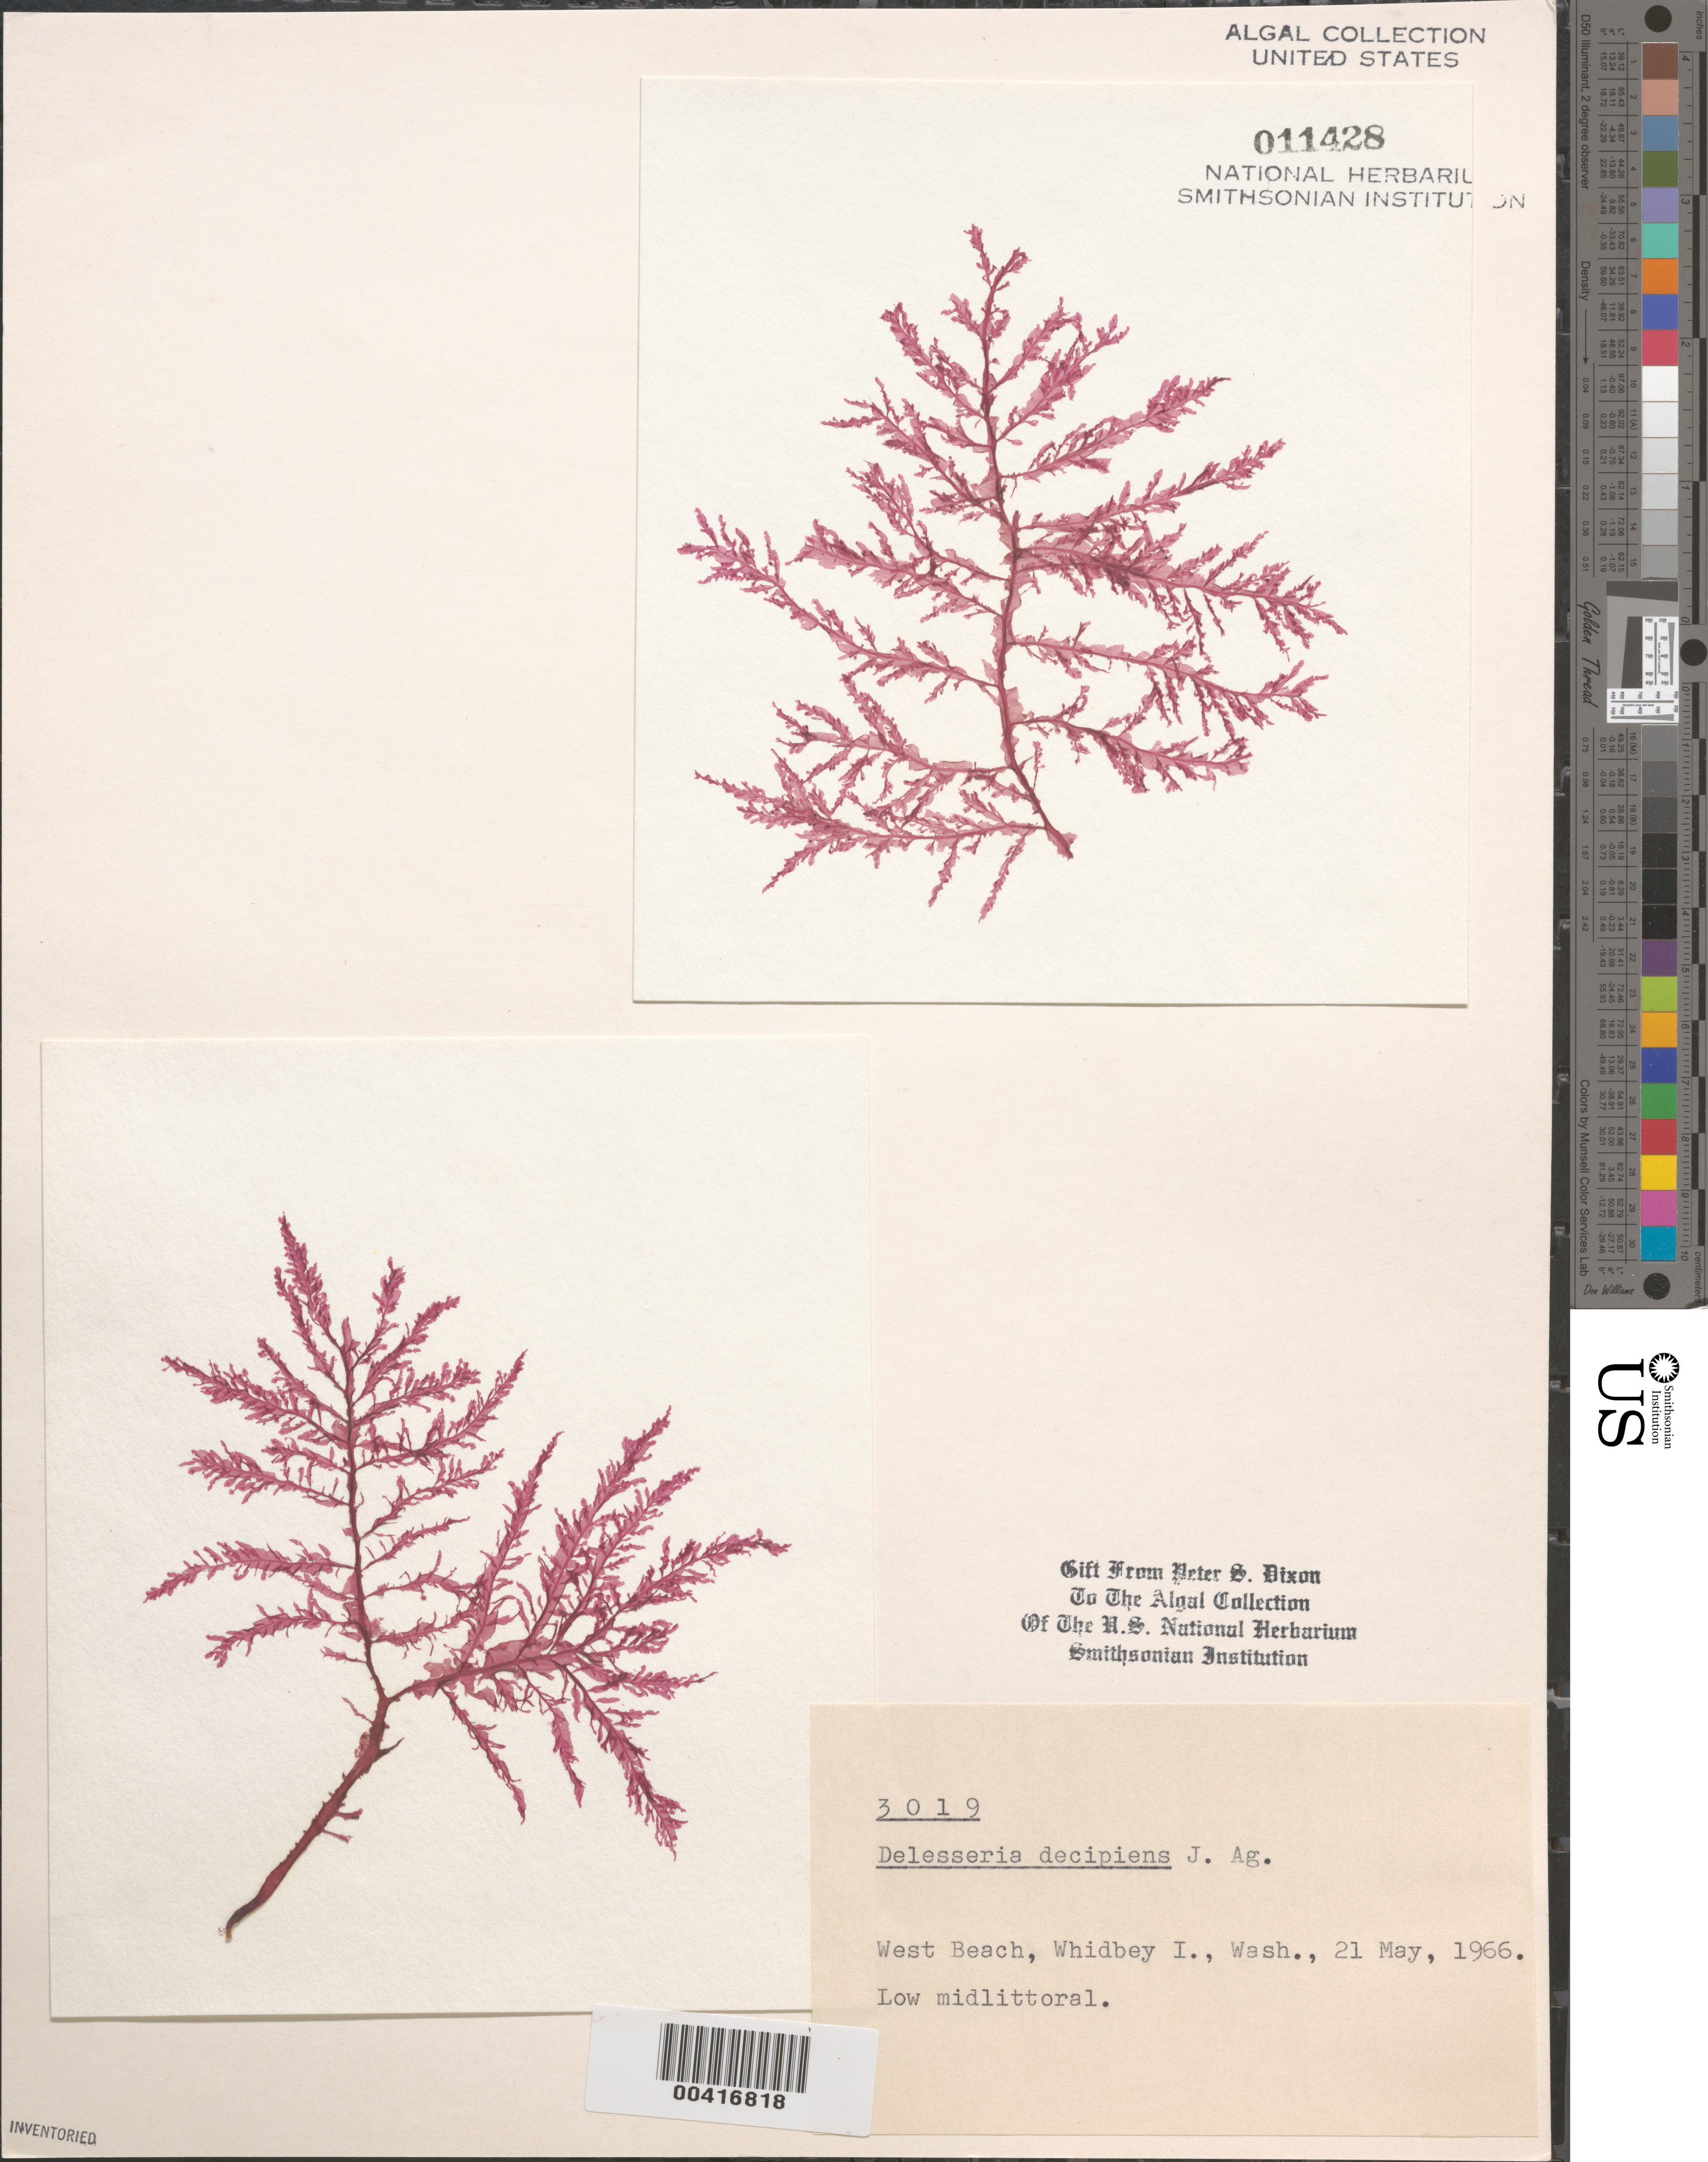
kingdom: Plantae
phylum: Rhodophyta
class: Florideophyceae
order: Ceramiales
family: Delesseriaceae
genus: Cumathamnion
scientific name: Cumathamnion decipiens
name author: (J. Agardh) M.J. Wynne & G.W. Saunders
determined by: Algae name updating Project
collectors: P. S. Dixon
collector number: PSD 3019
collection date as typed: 21 May 1966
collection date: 1966-05-21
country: United States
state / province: Washington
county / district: Island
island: Whidbey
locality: West Beach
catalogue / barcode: US 11428